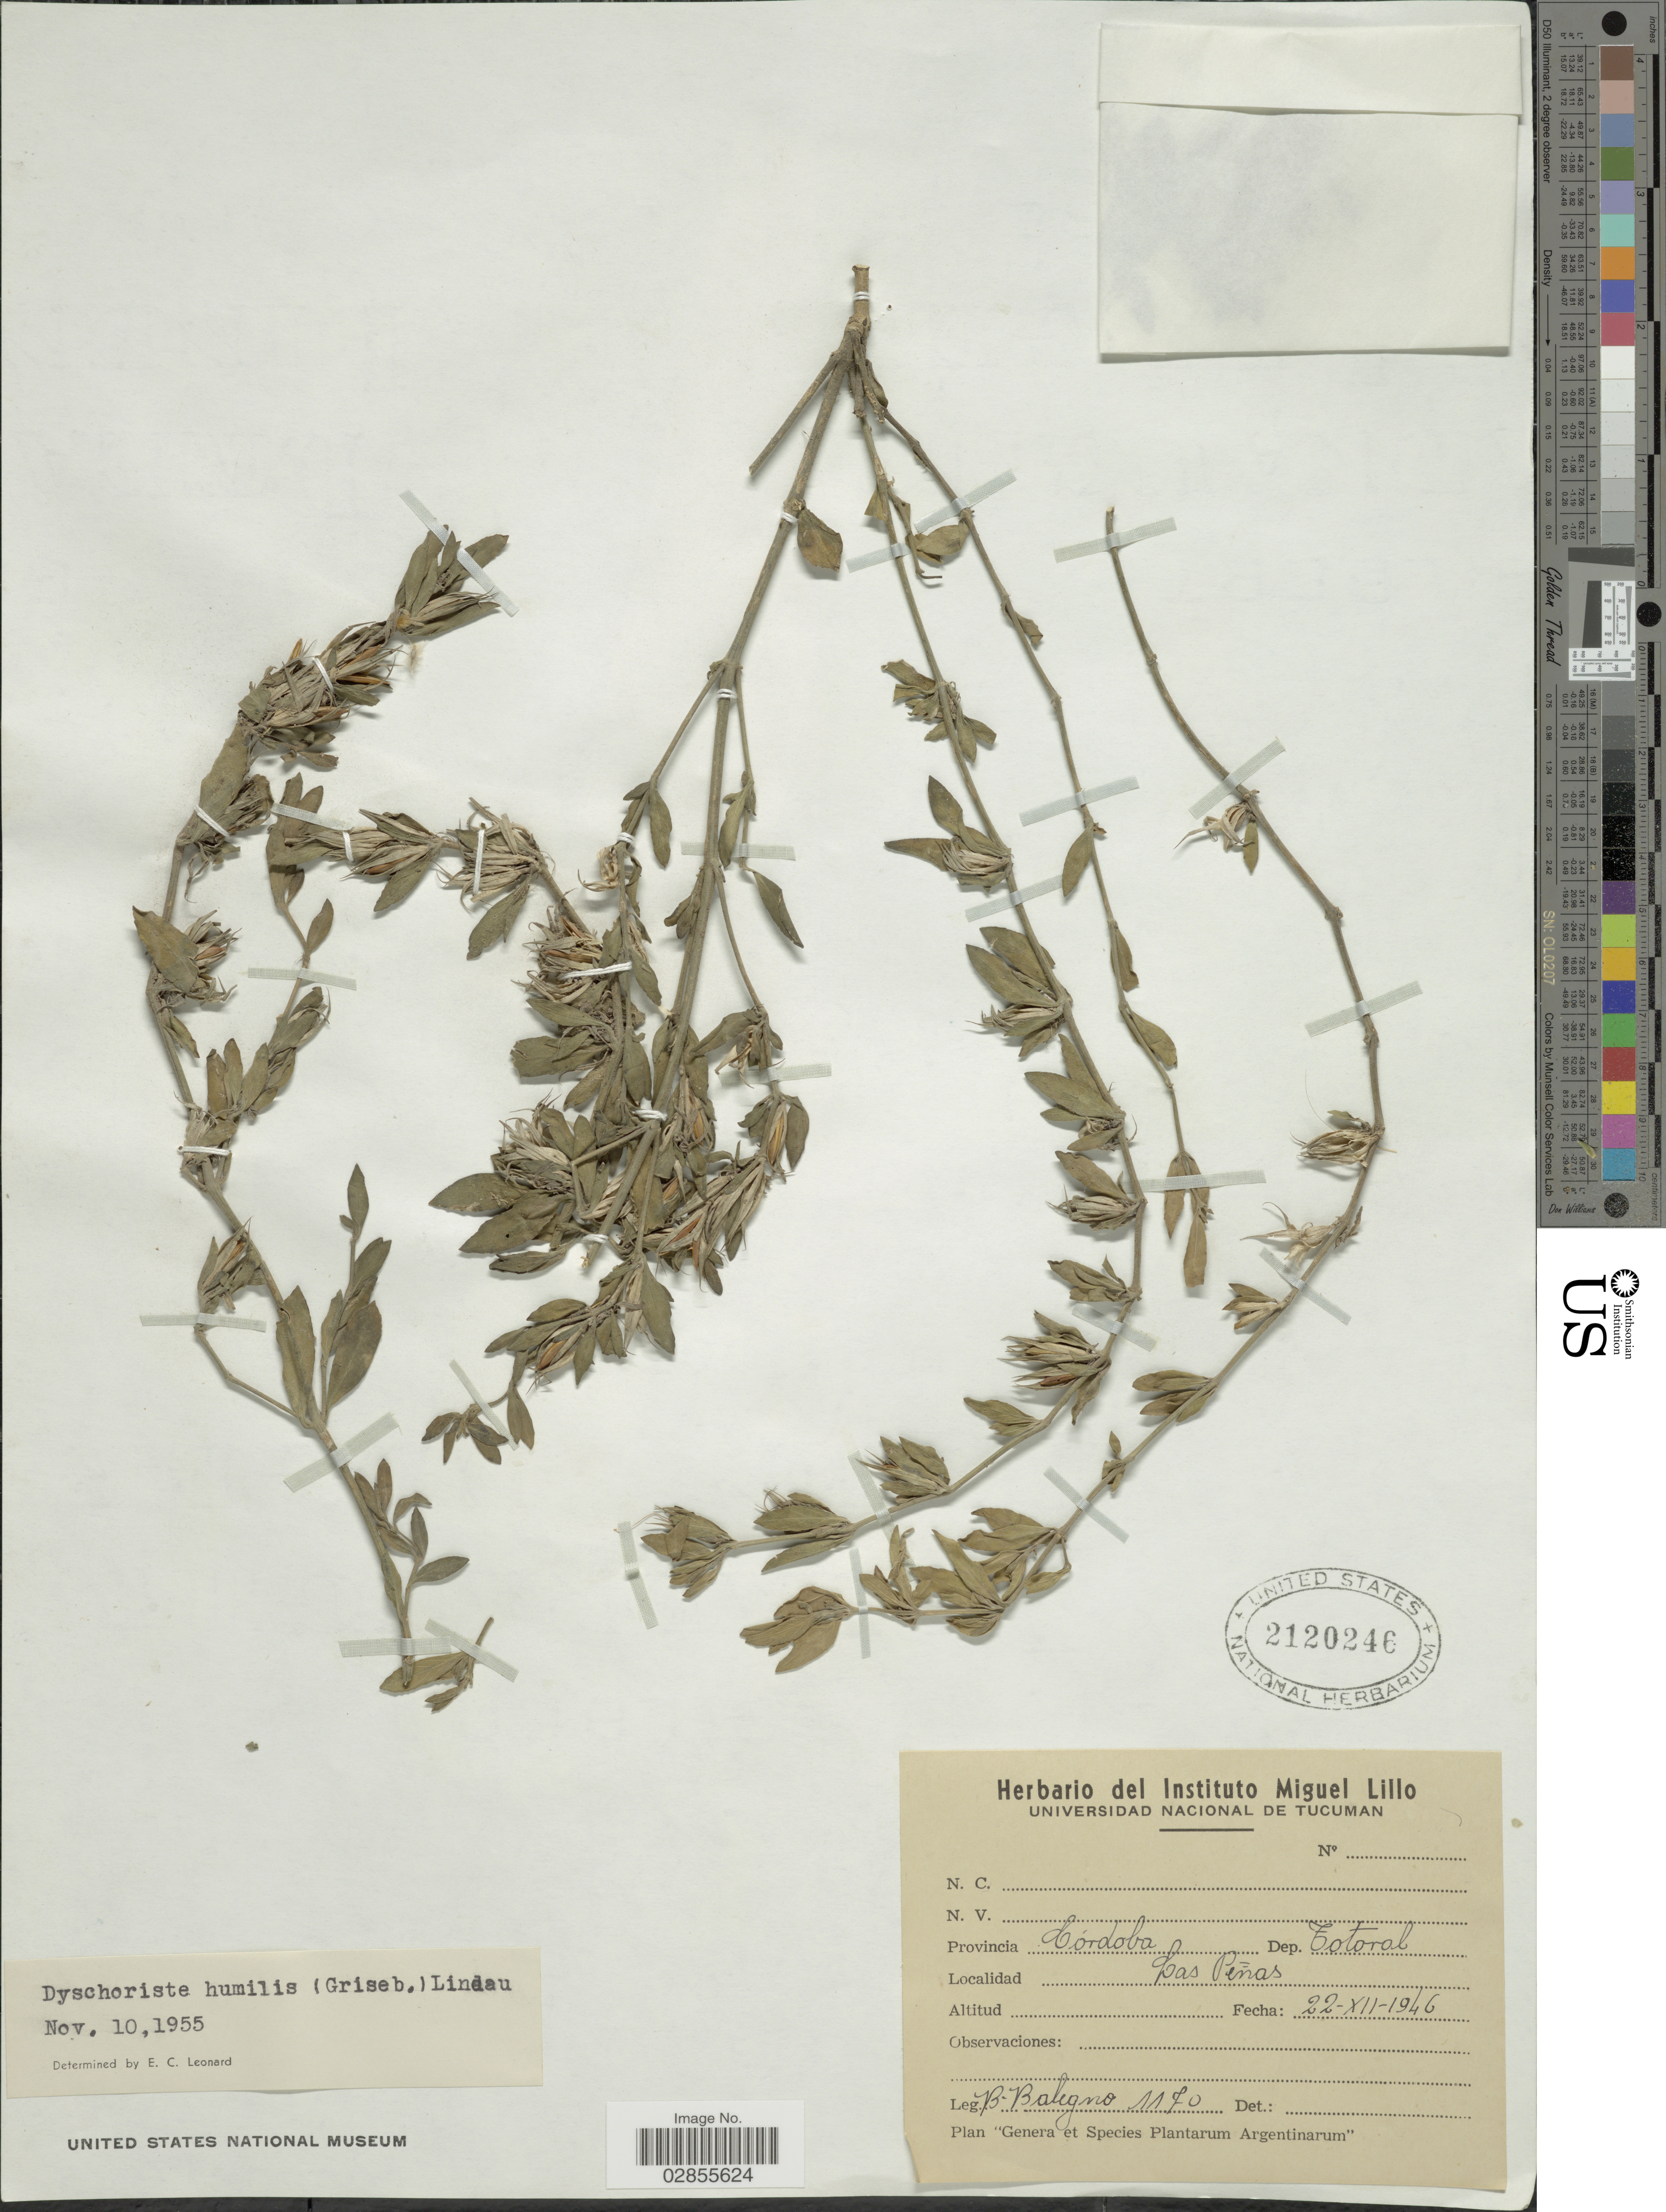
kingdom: Plantae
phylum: Tracheophyta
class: Magnoliopsida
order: Lamiales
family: Acanthaceae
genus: Dyschoriste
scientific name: Dyschoriste humilis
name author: Lindau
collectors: B. Balegno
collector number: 1170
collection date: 1946-12-22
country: Colombia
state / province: Córdoba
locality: Dep. Totoral. Las Penas.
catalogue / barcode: US 2120246